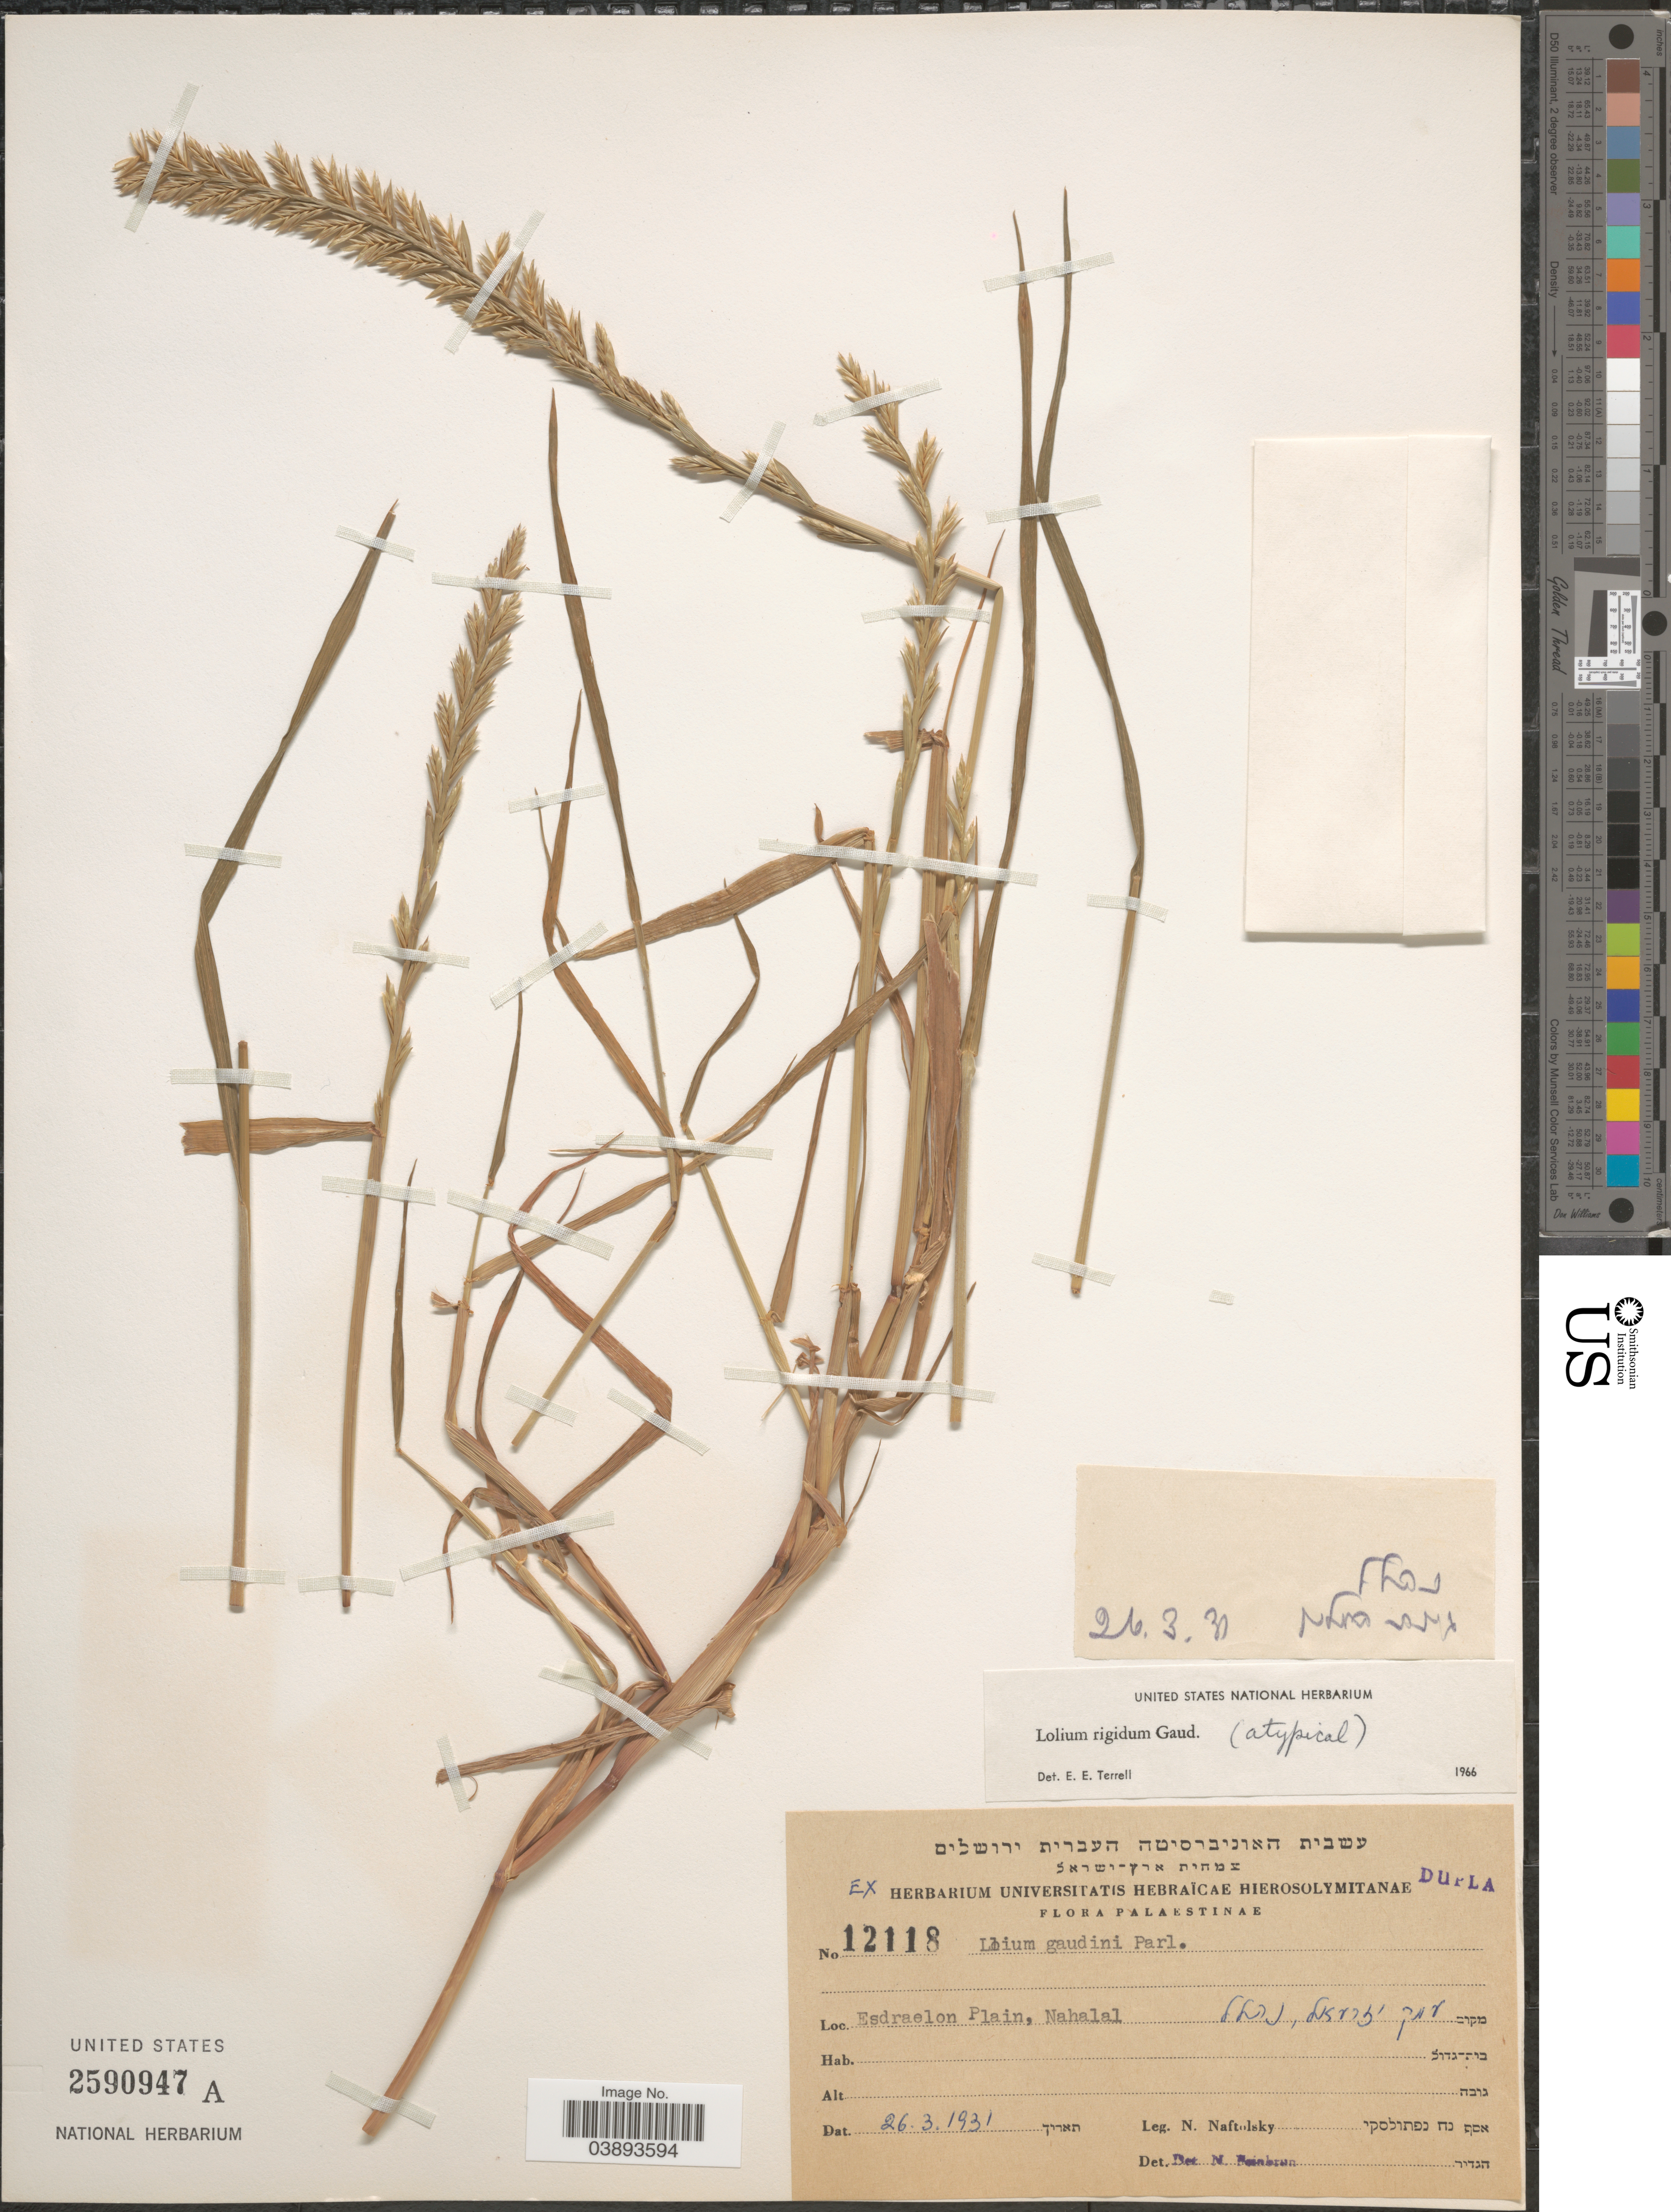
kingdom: Plantae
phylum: Tracheophyta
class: Liliopsida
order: Poales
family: Poaceae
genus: Lolium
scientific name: Lolium rigidum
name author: Gaudin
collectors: N. Naftolsky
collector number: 12118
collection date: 1931-03-26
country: Israel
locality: Palaestinae. Esdraelon Plain, Nahalal.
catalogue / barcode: US 2590947A